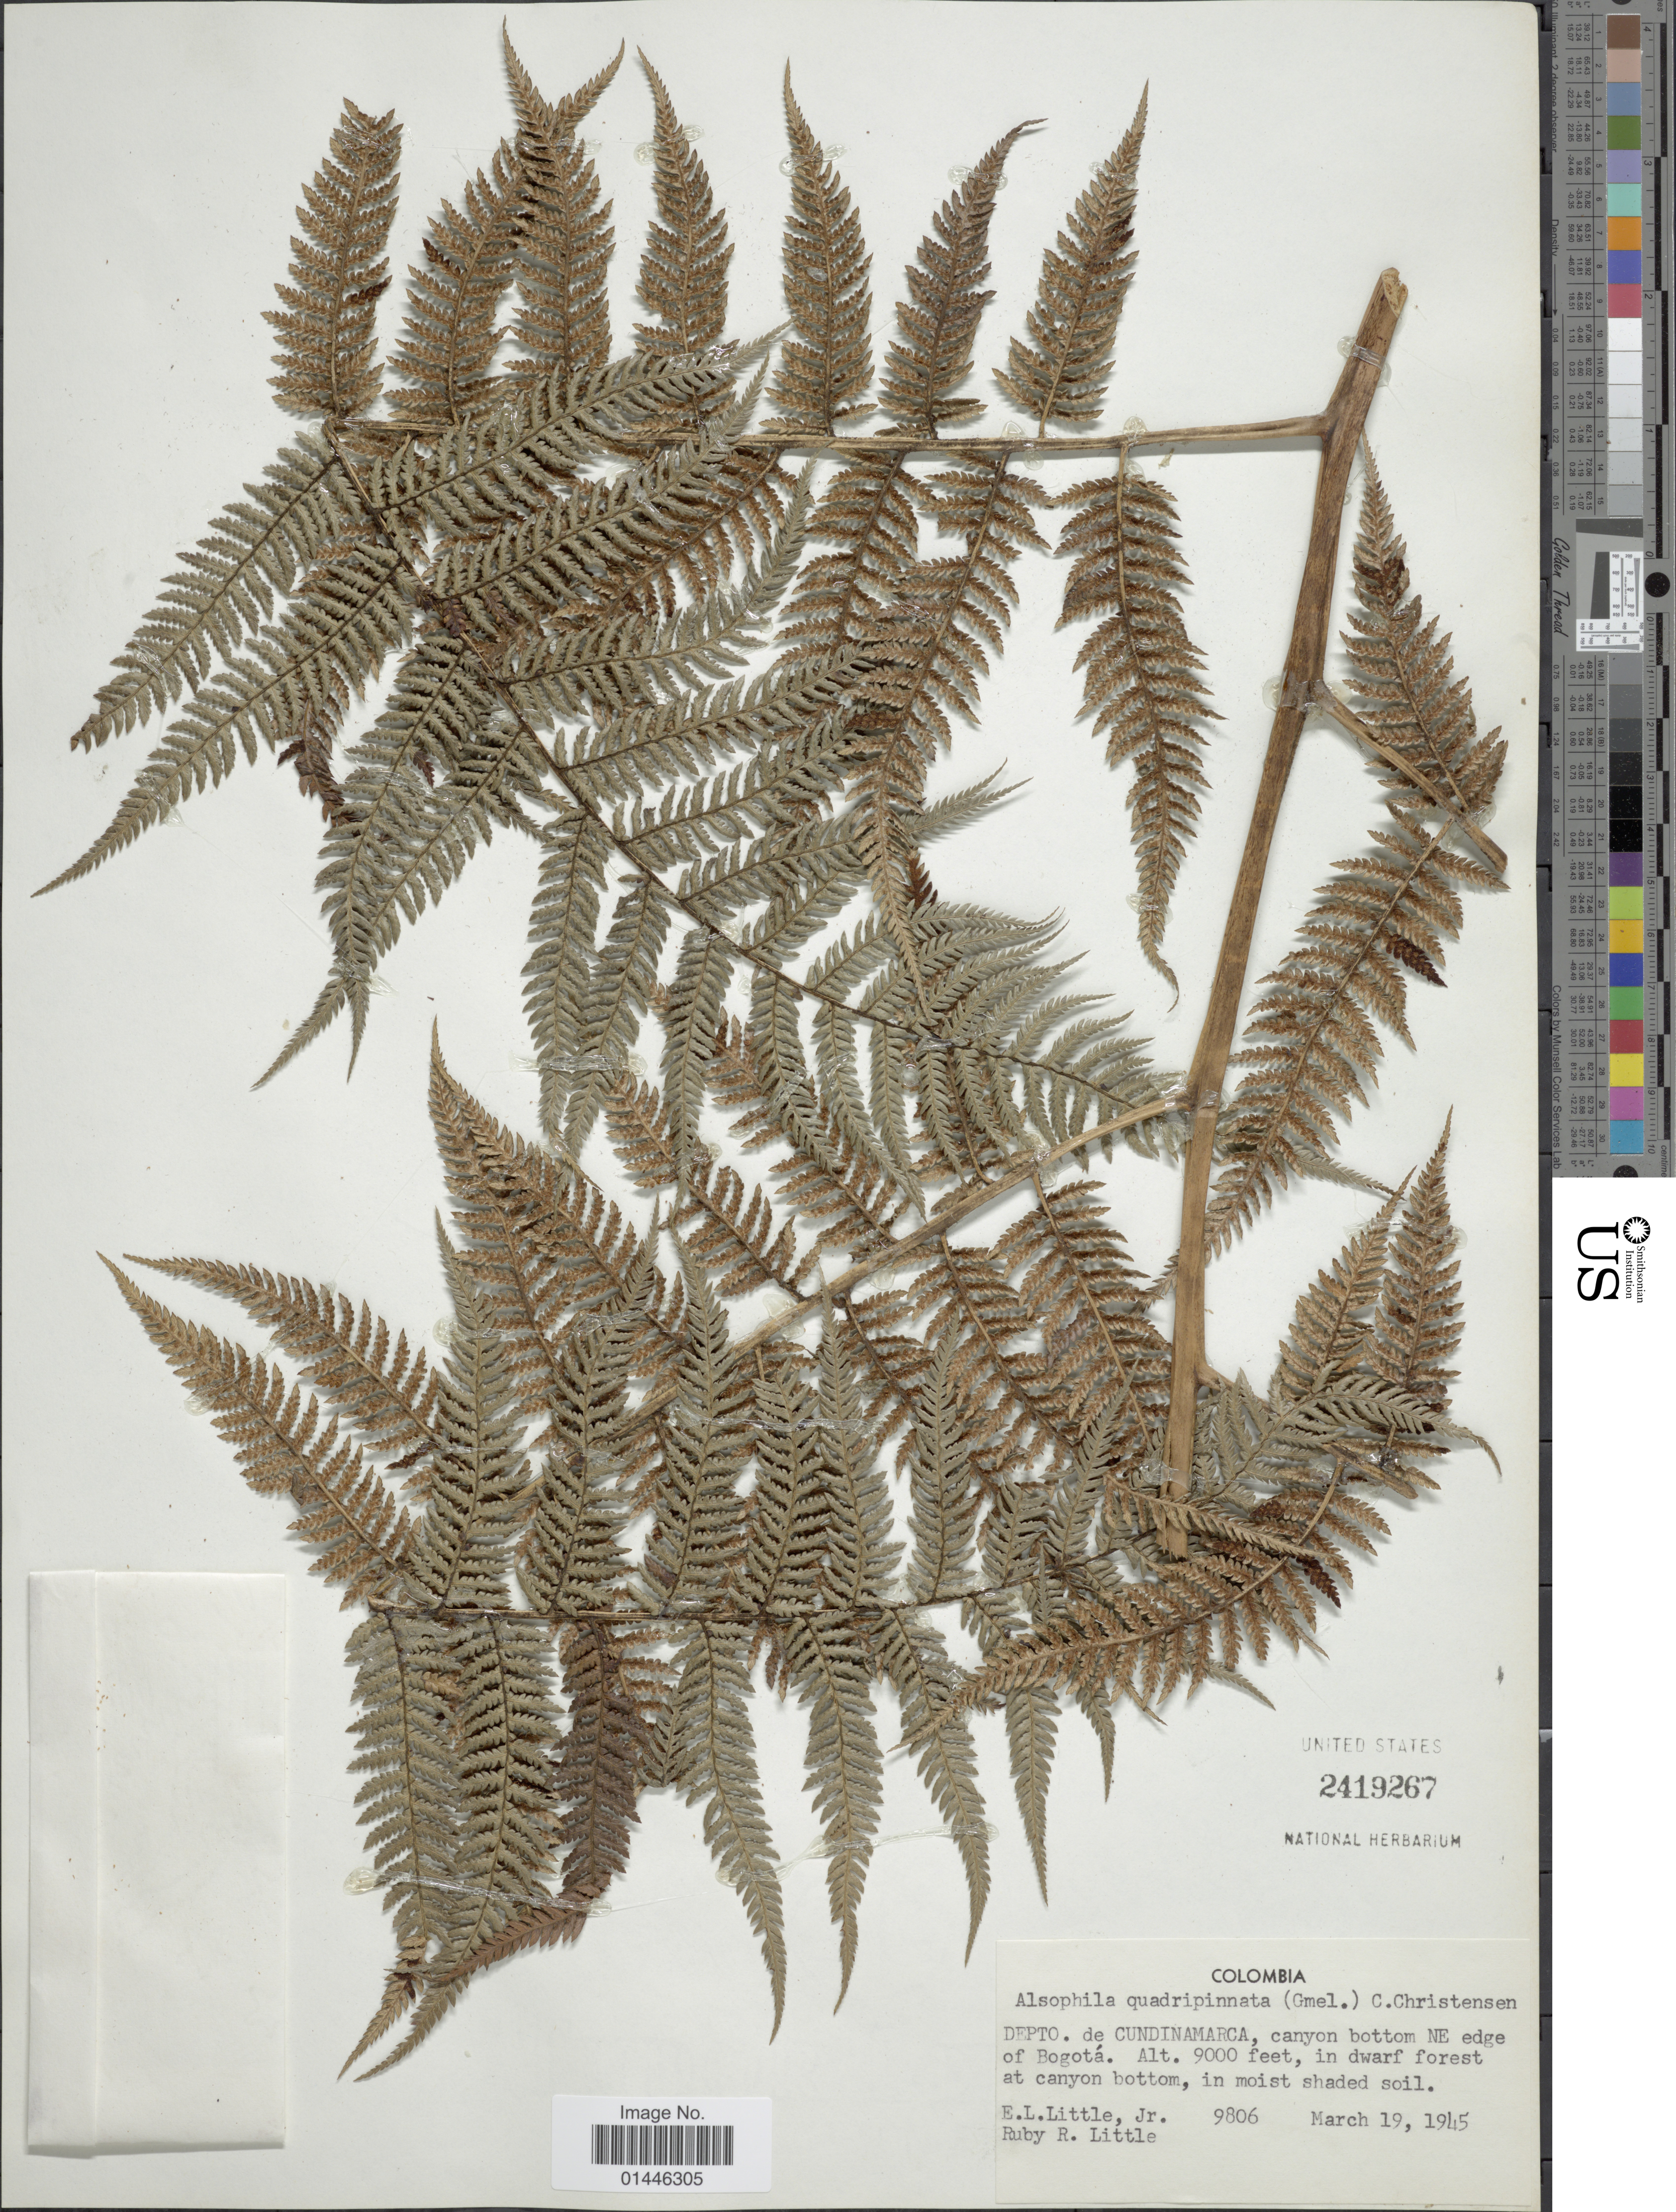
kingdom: Plantae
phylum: Tracheophyta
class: Polypodiopsida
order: Cyatheales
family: Dicksoniaceae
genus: Lophosoria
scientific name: Lophosoria quadripinnata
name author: (J.F. Gmel.) C. Chr.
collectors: E. L. Little & R. R. Little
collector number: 9806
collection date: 1945-03-19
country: Colombia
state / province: Cundinamarca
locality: Canyon bottom NE edge of Bogotá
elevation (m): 2743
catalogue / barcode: US 2419267